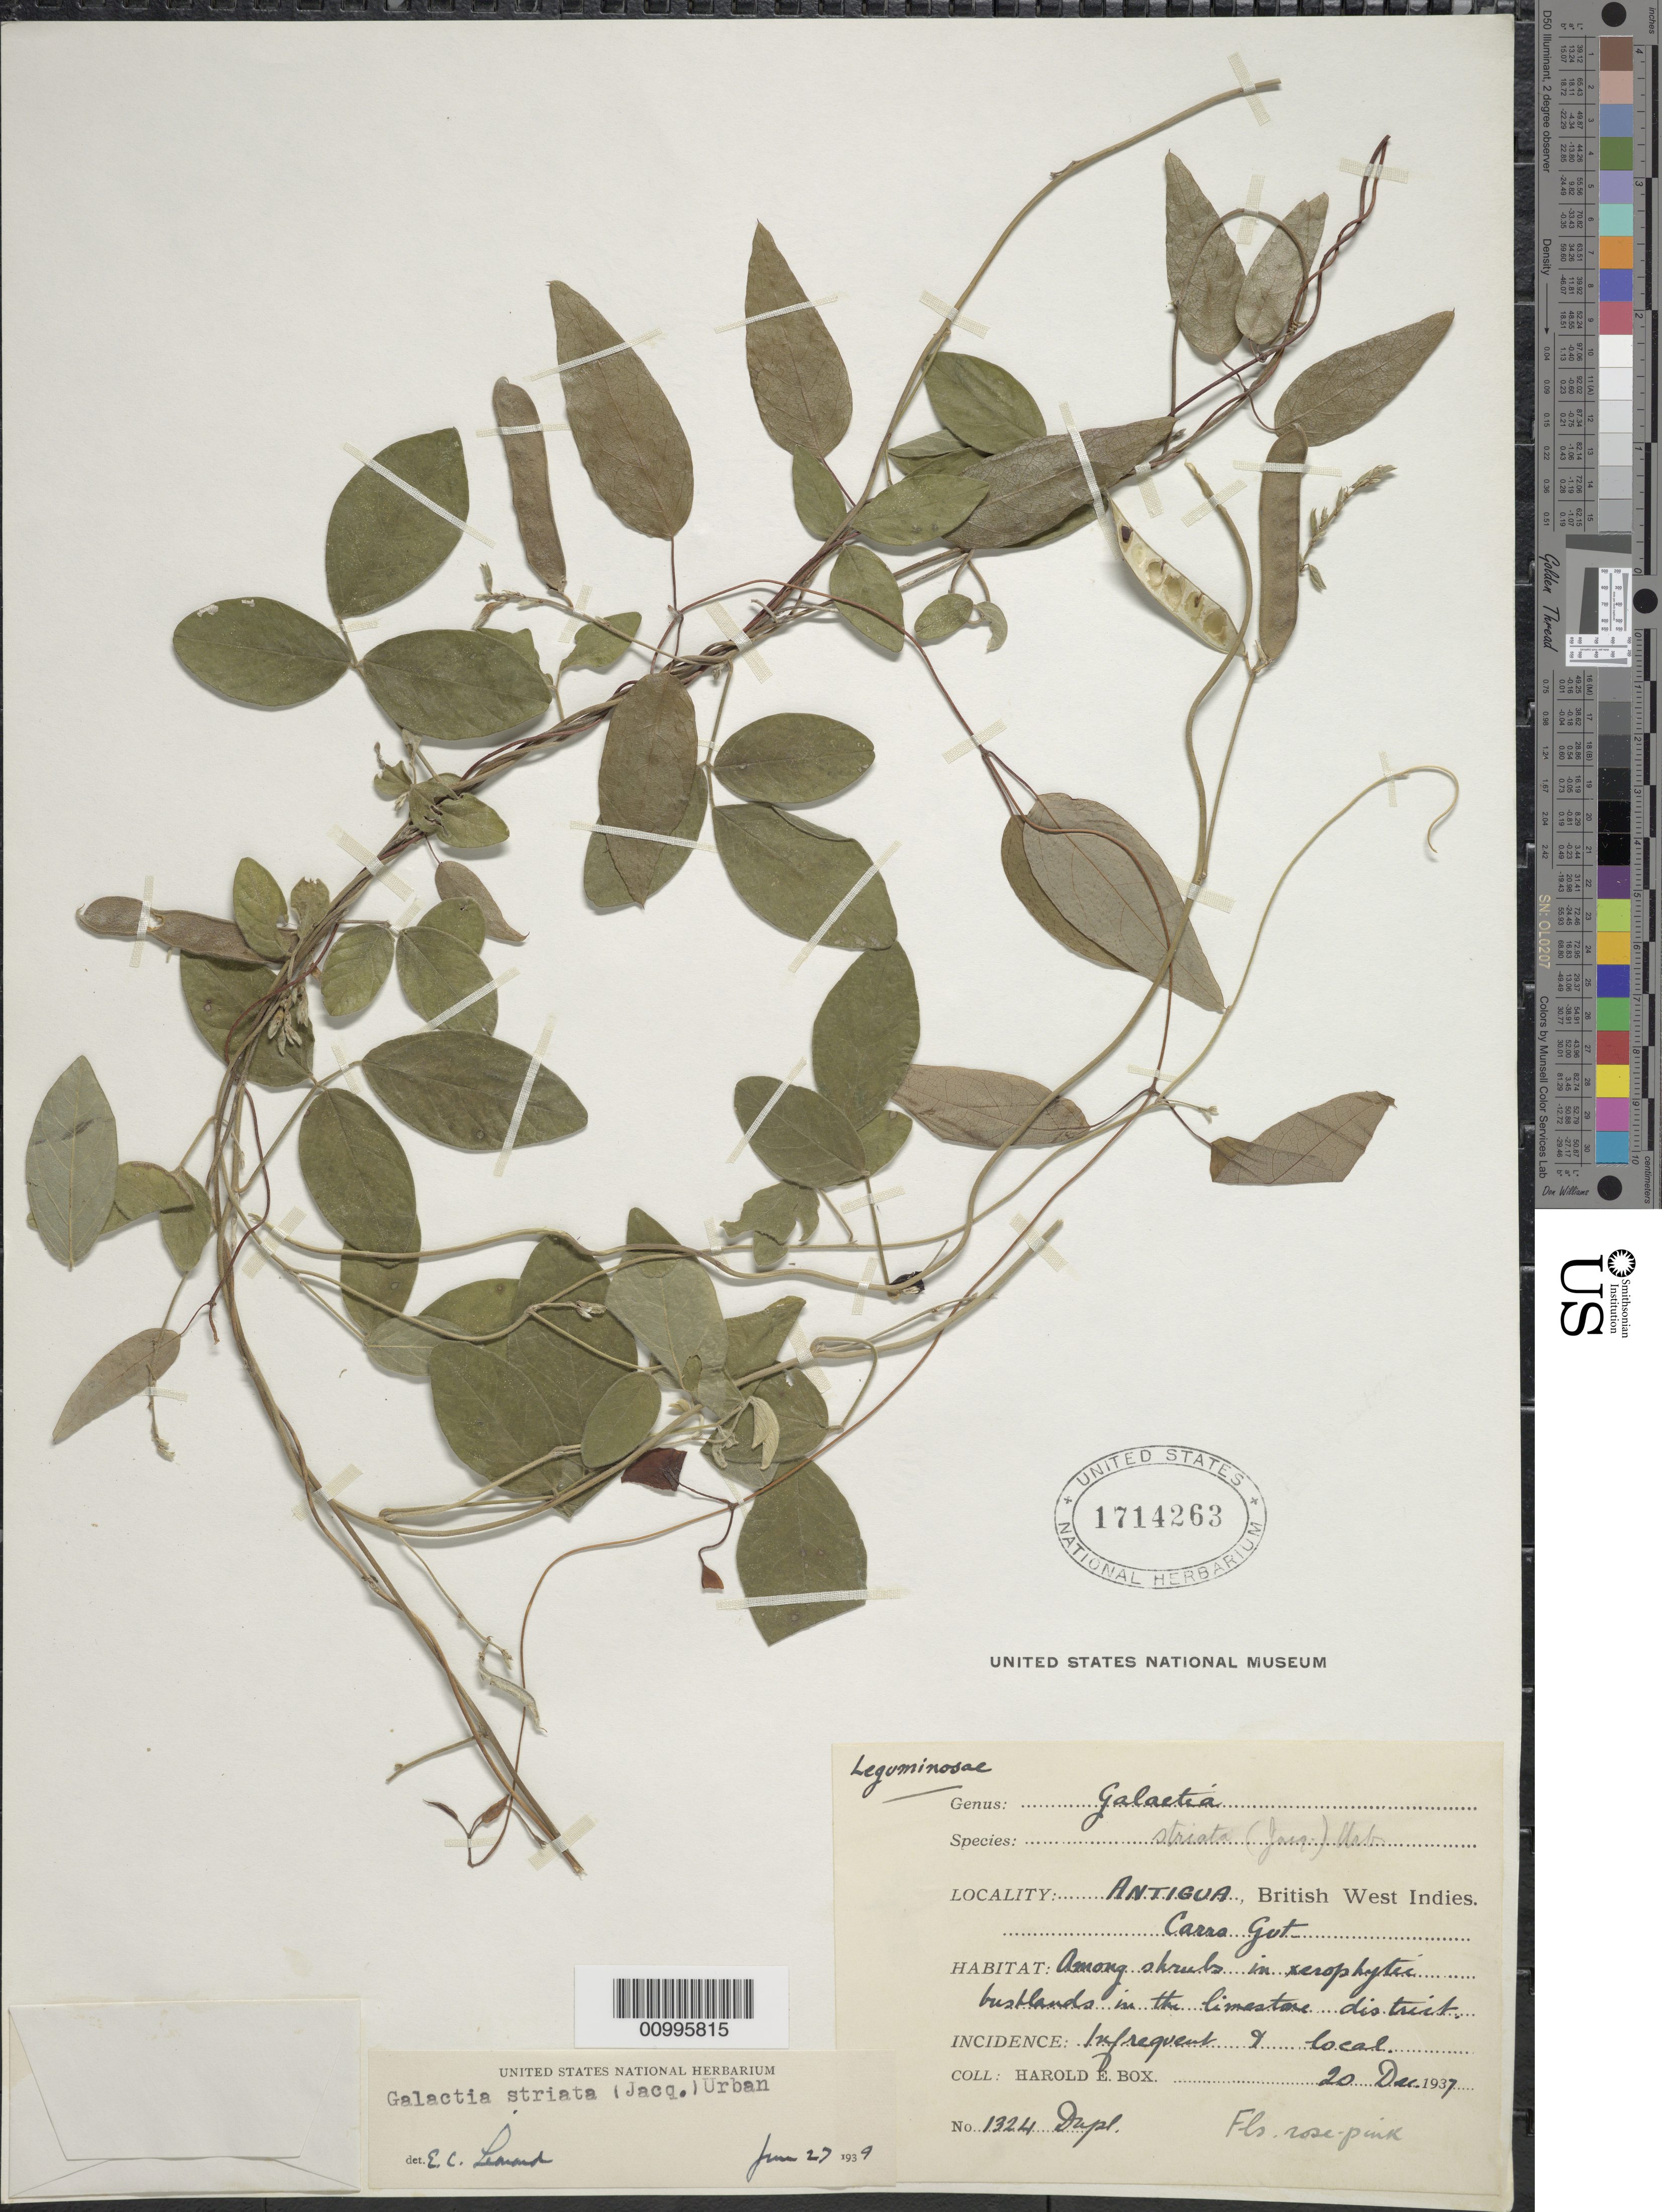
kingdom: Plantae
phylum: Tracheophyta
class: Magnoliopsida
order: Fabales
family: Fabaceae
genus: Galactia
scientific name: Galactia striata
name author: (Jacq.) Urb.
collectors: H. E. Box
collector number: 1324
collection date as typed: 20 Dec 1937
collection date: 1937-12-20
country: Antigua and Barbuda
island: Leeward Is.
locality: Carra Gut, infrequent and local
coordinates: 0 N, 0 E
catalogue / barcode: US 1714263